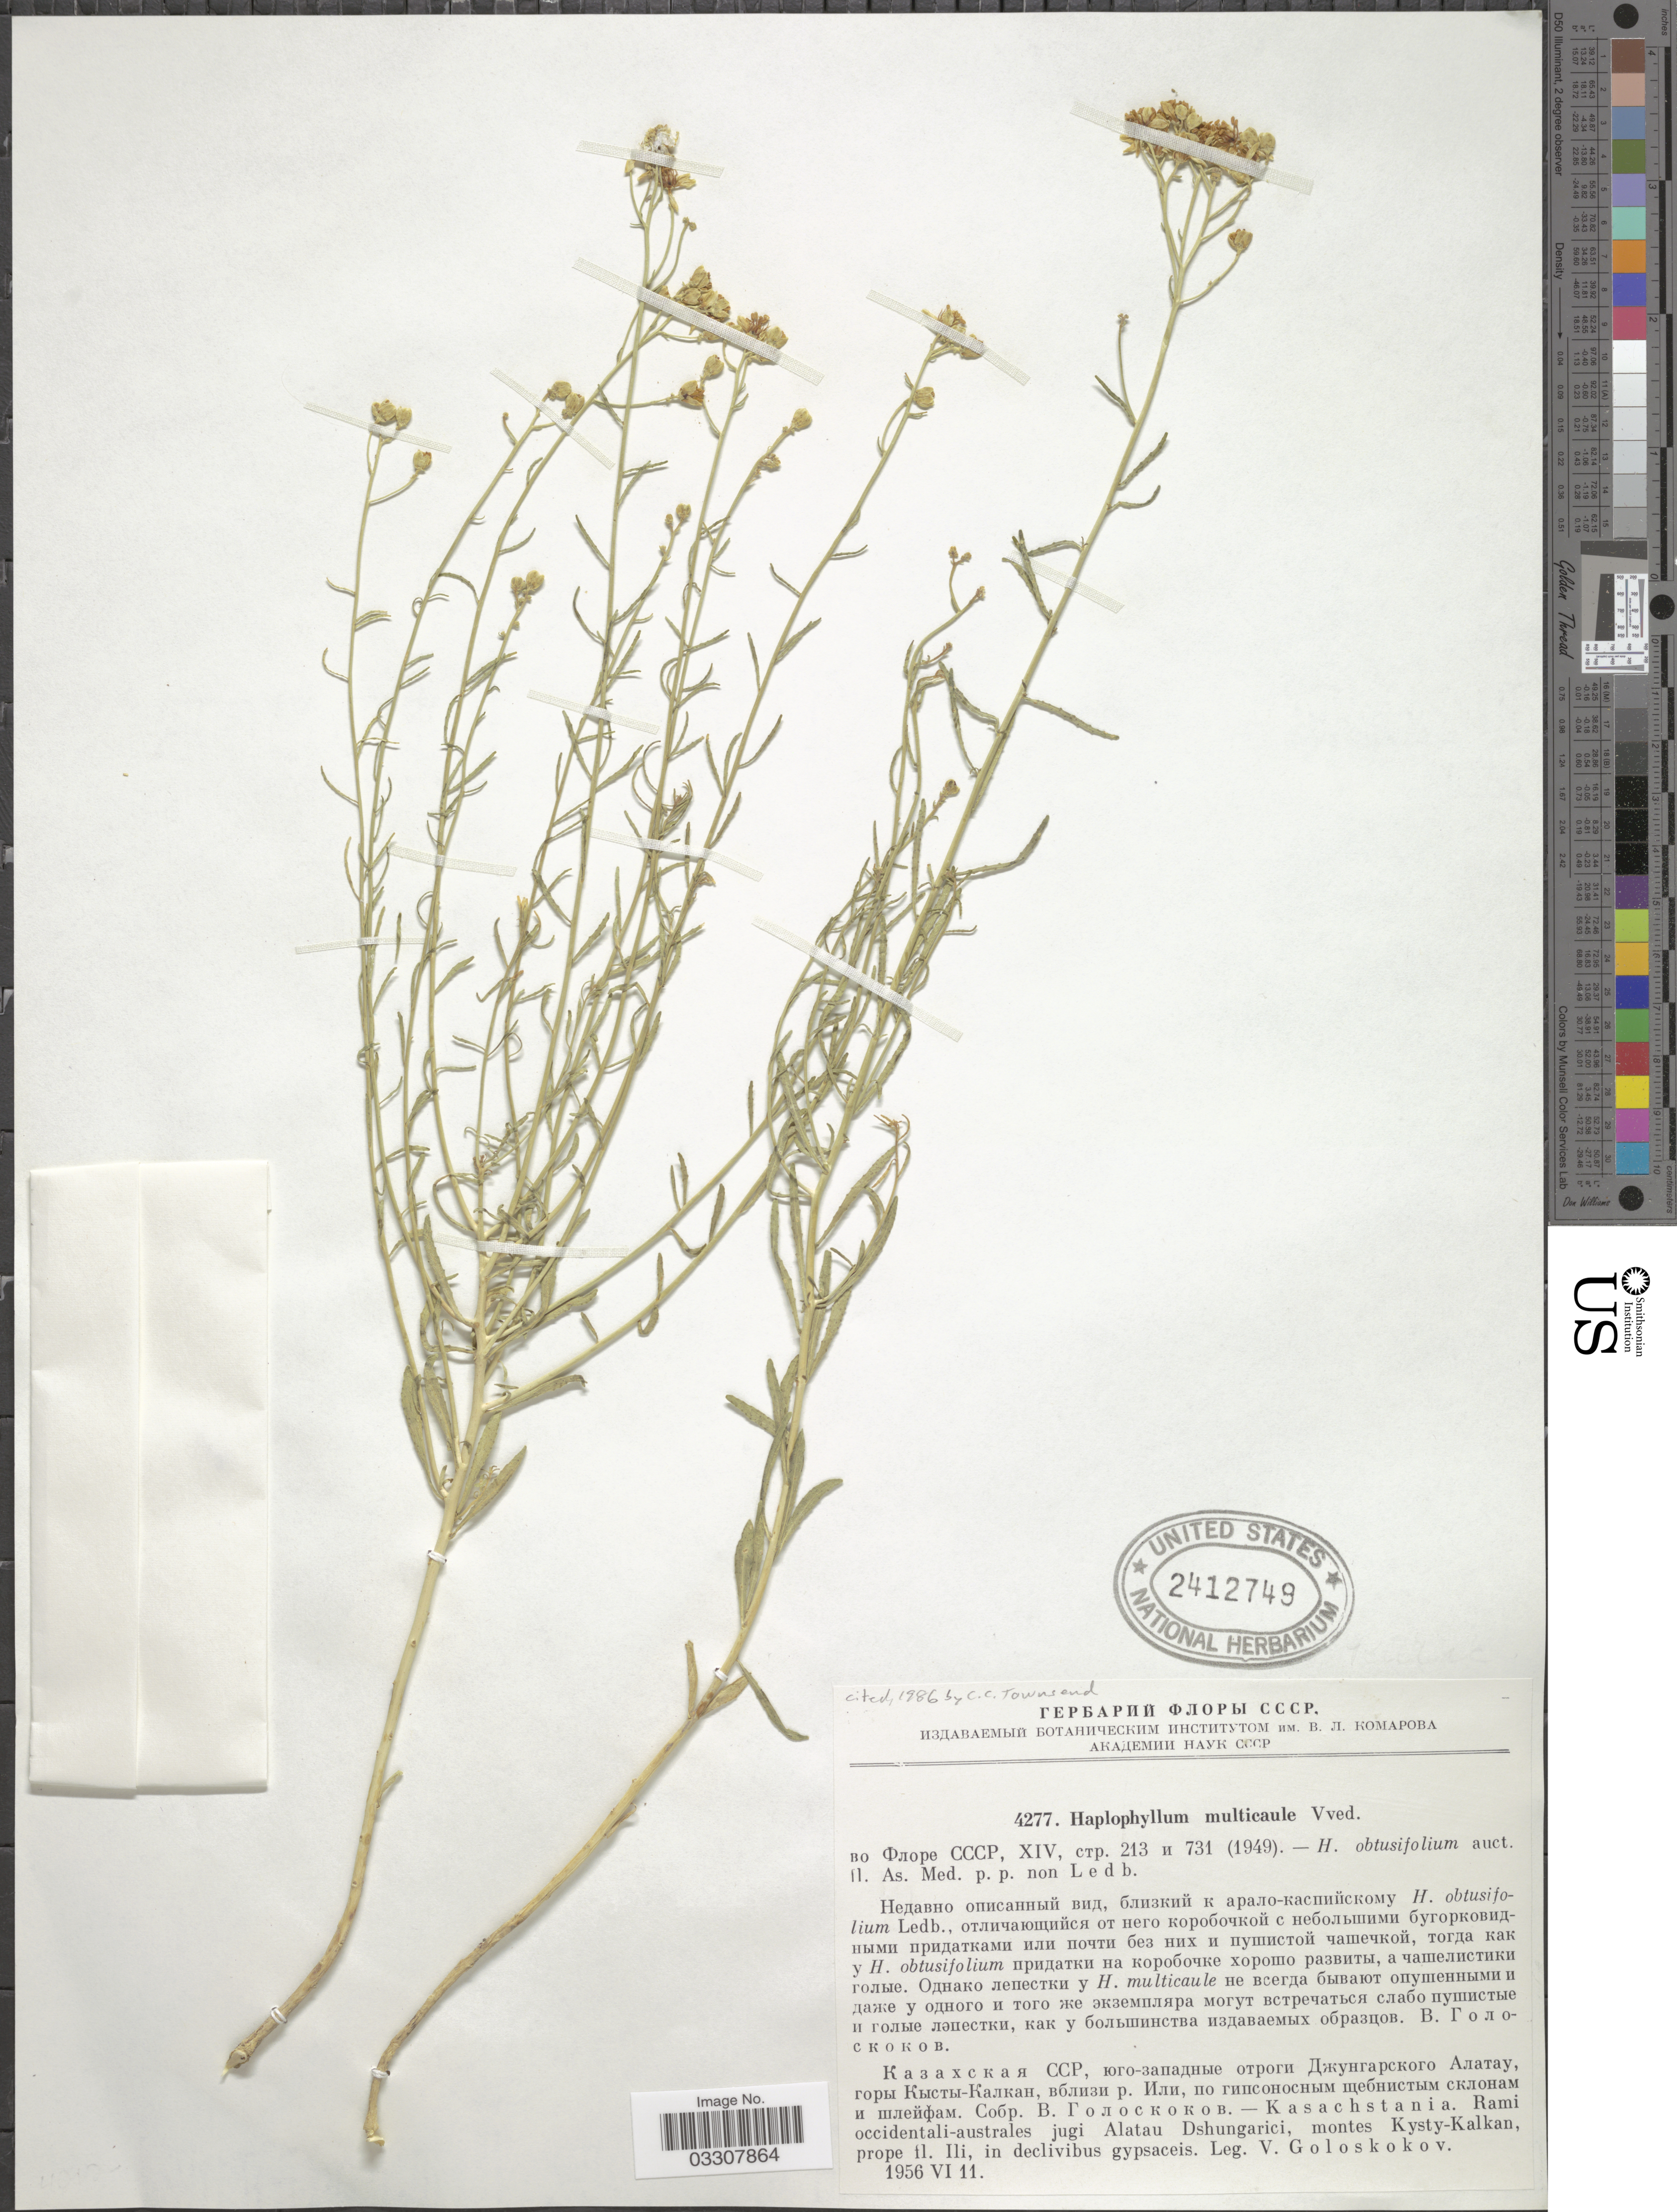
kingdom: Plantae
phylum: Tracheophyta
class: Magnoliopsida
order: Sapindales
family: Rutaceae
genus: Haplophyllum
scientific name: Haplophyllum multicaule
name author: Vved.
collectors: V. P. Goloskokov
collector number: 4277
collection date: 1956-06-11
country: Kazakhstan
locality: Kasachstania. Rami occidentali-australes jugi Alatau Dshungarici, montes Kysty-Kalkan, prope fl. Ili, in declivibus gypsaceis.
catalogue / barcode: US 2412749